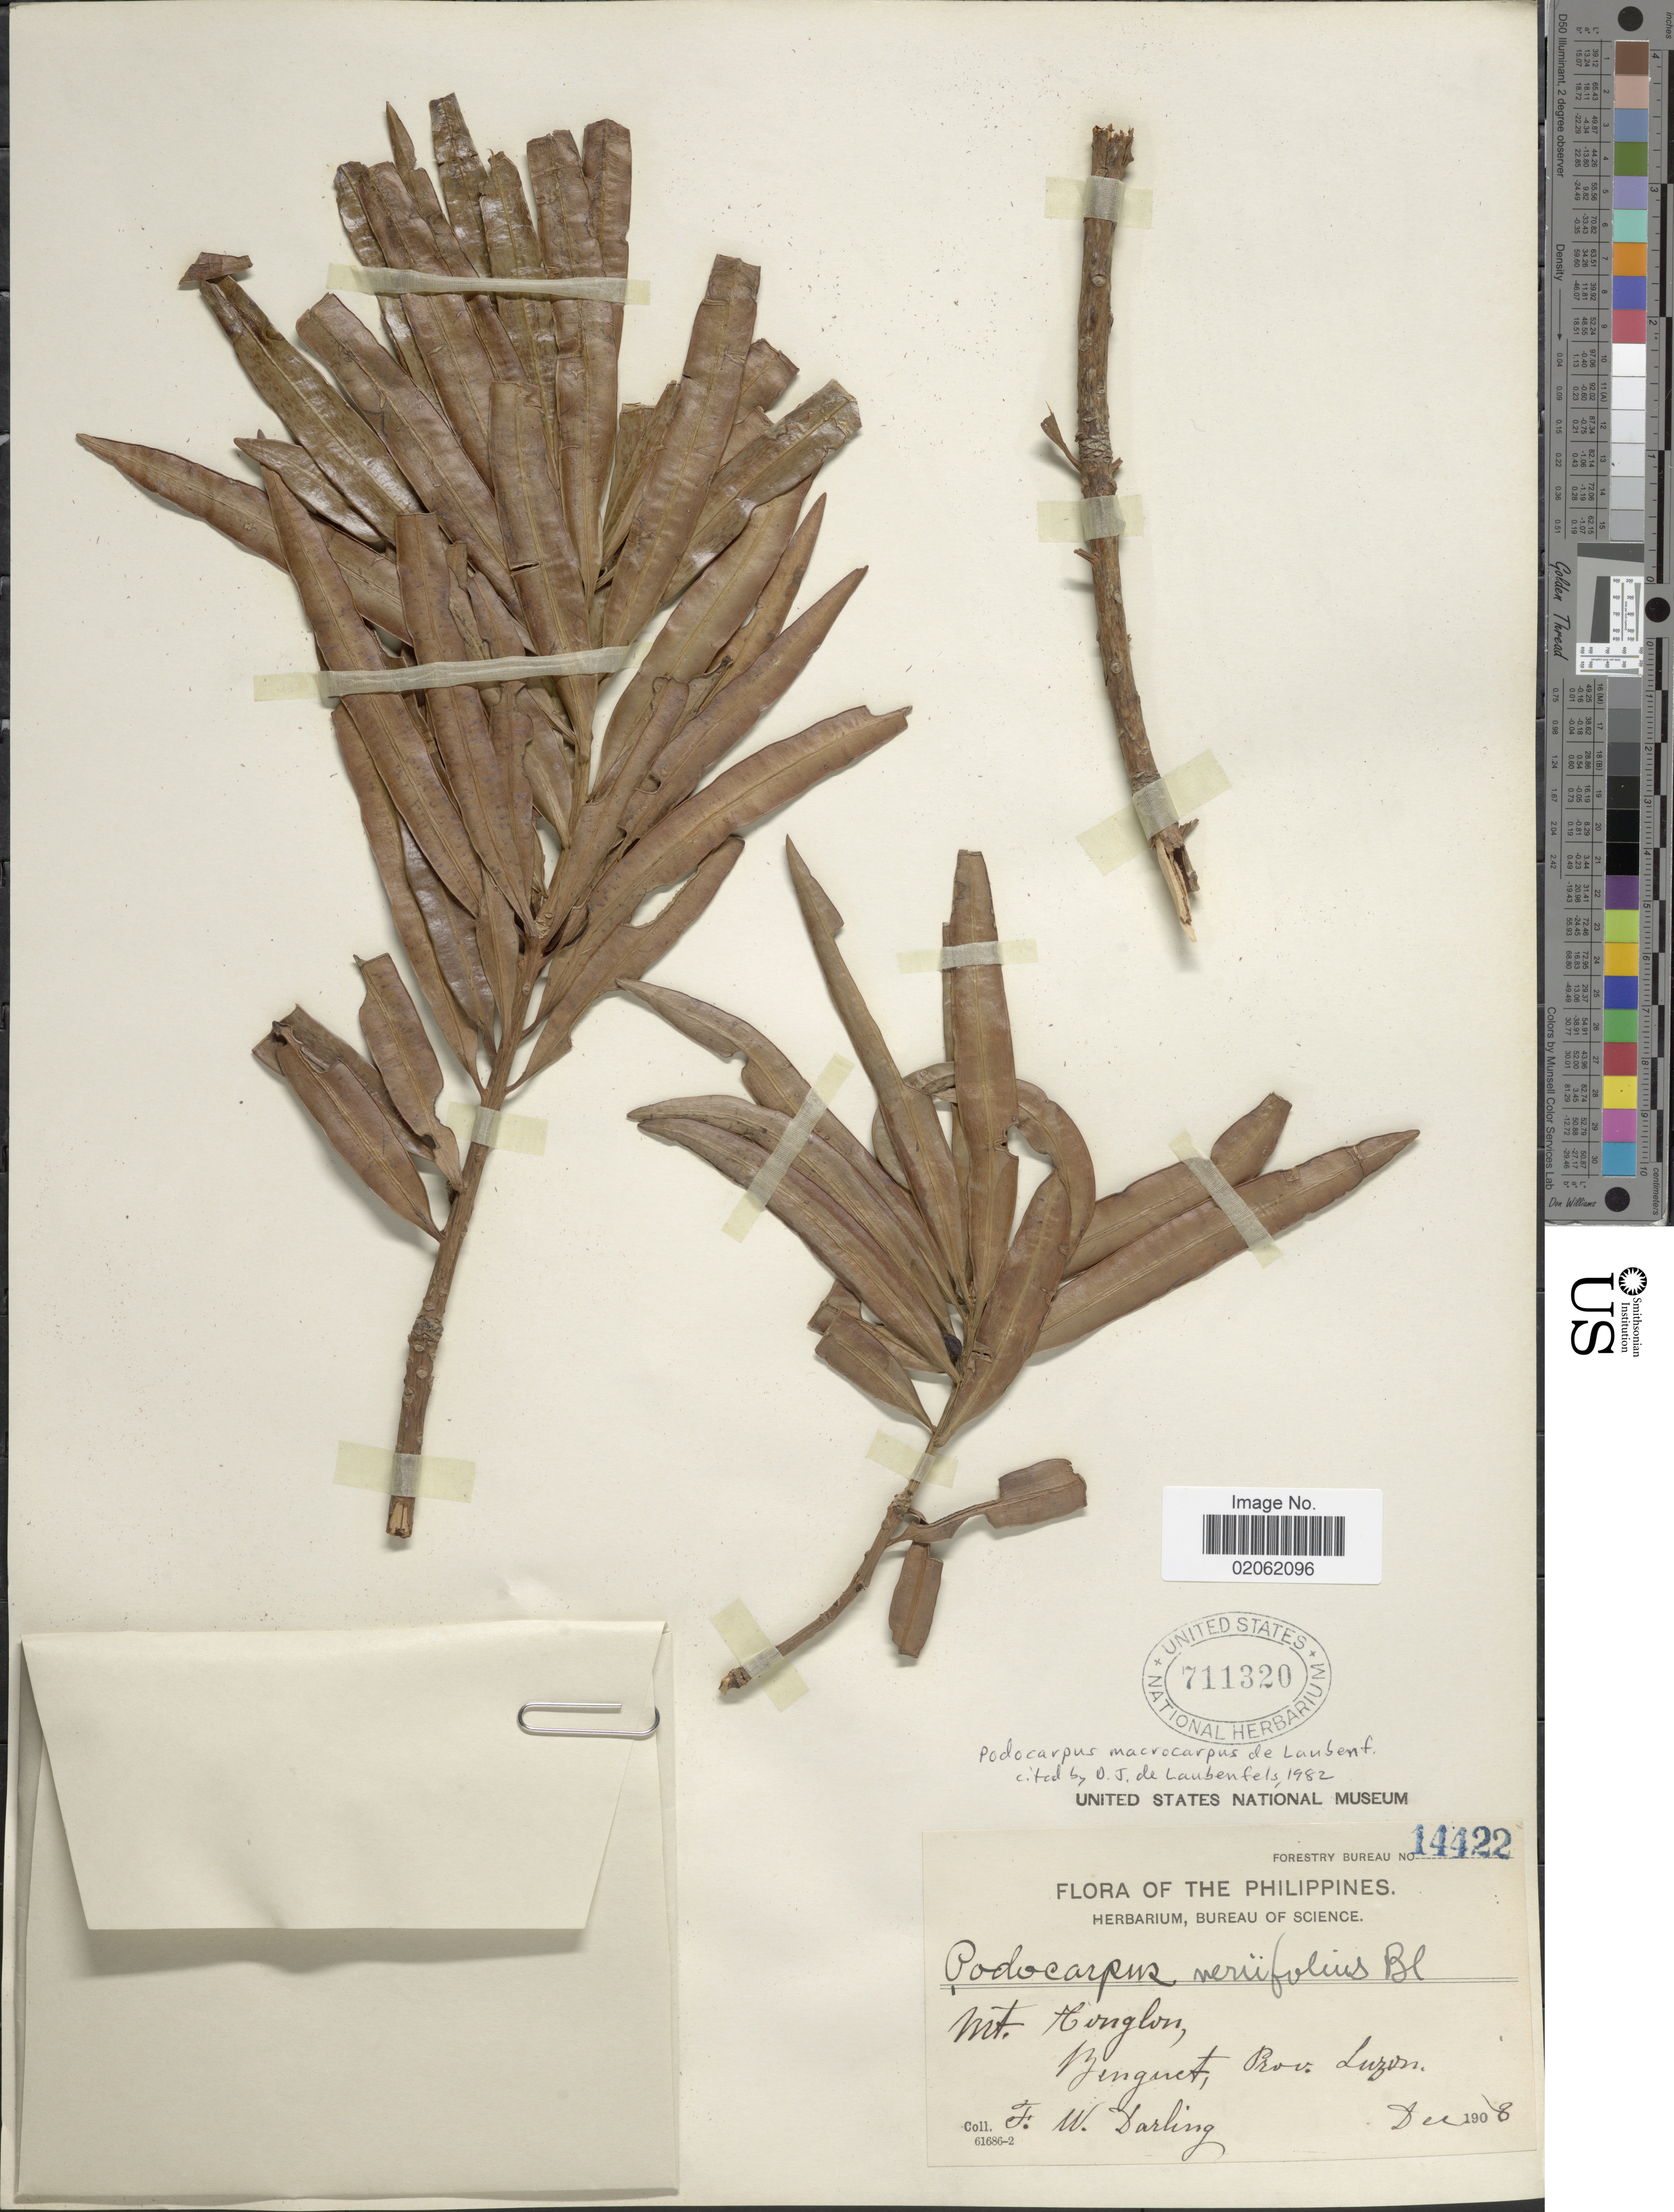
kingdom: Plantae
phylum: Tracheophyta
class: Pinopsida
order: Pinales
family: Podocarpaceae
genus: Podocarpus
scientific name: Podocarpus macrocarpus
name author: de Laub.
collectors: F. Darling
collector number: Forestry Bureau 14422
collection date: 1908-12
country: Philippines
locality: Mt Conglon, Benguet, Prov. Luzon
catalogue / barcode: US 711320